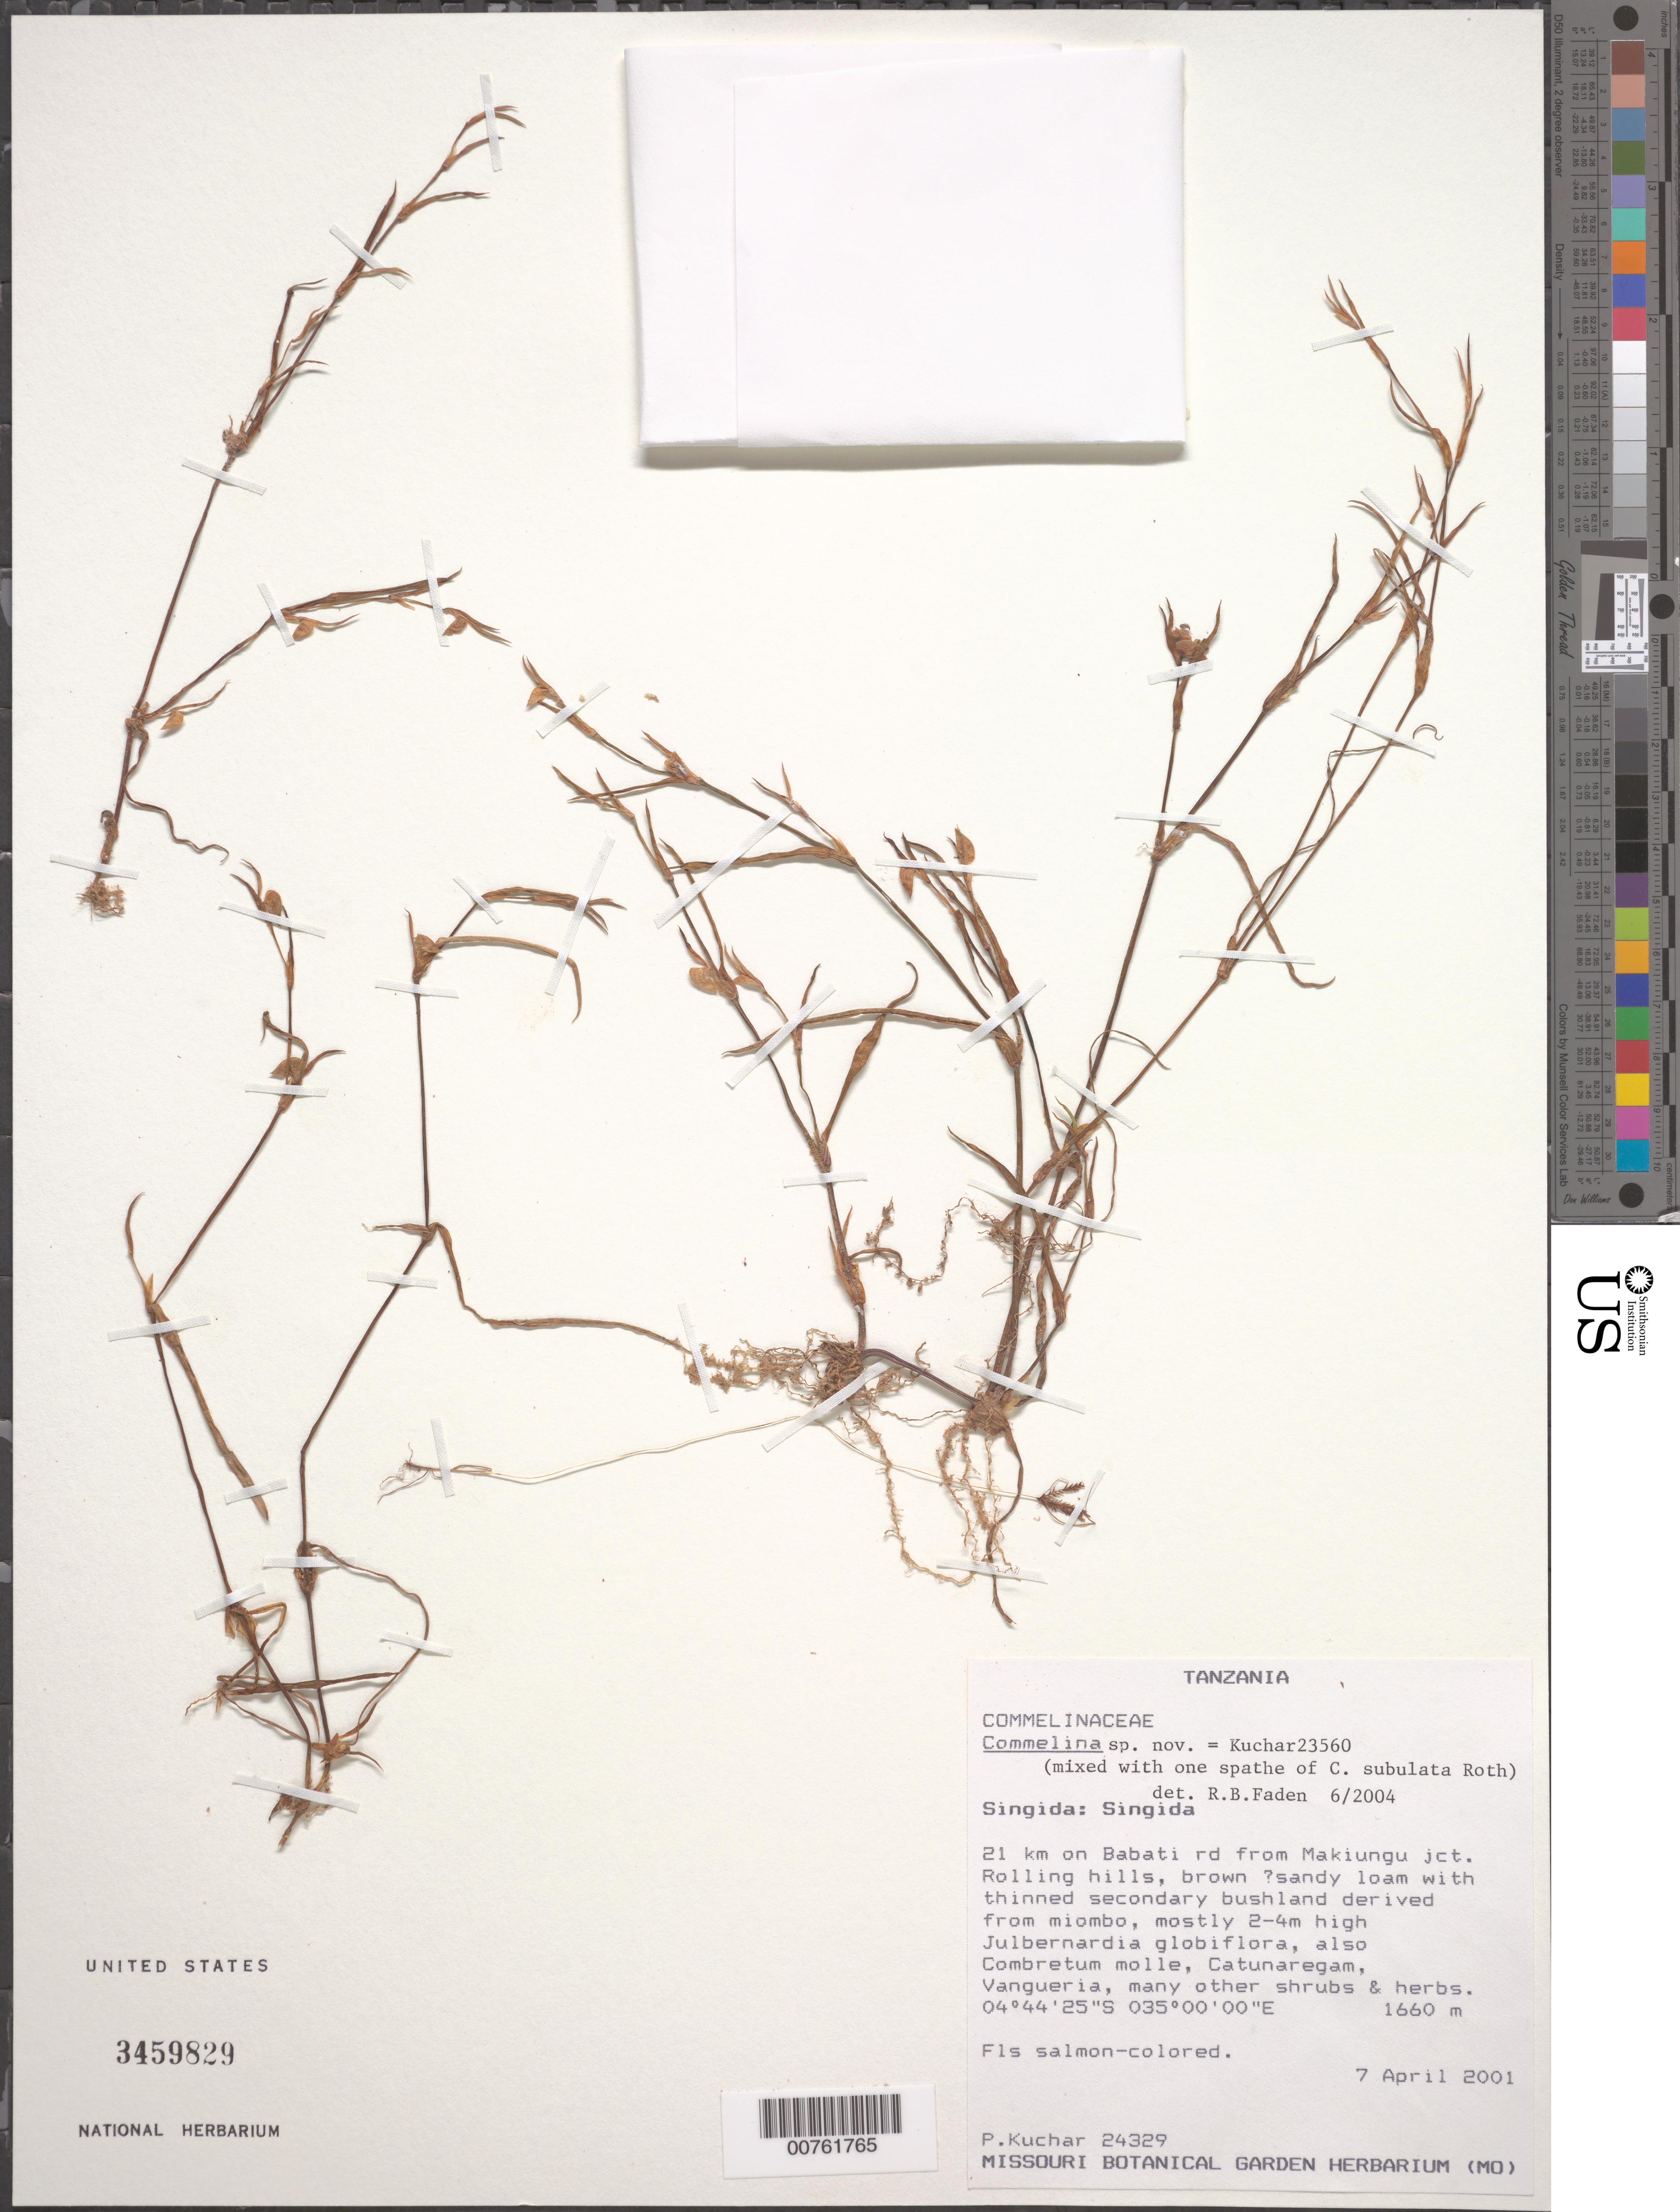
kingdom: Plantae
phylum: Tracheophyta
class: Liliopsida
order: Commelinales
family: Commelinaceae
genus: Commelina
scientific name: Commelina sp. nov.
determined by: Faden, Robert B., (US), Smithsonian Institution - National Museum of Natural History (UNITED STATES)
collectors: P. Kuchar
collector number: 24329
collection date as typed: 07 Apr 2001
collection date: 2001-04-07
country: Tanzania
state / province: Singida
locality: Singida. 21 km on Babati rd from Makiungu jct.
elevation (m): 1660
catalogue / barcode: US 3459829